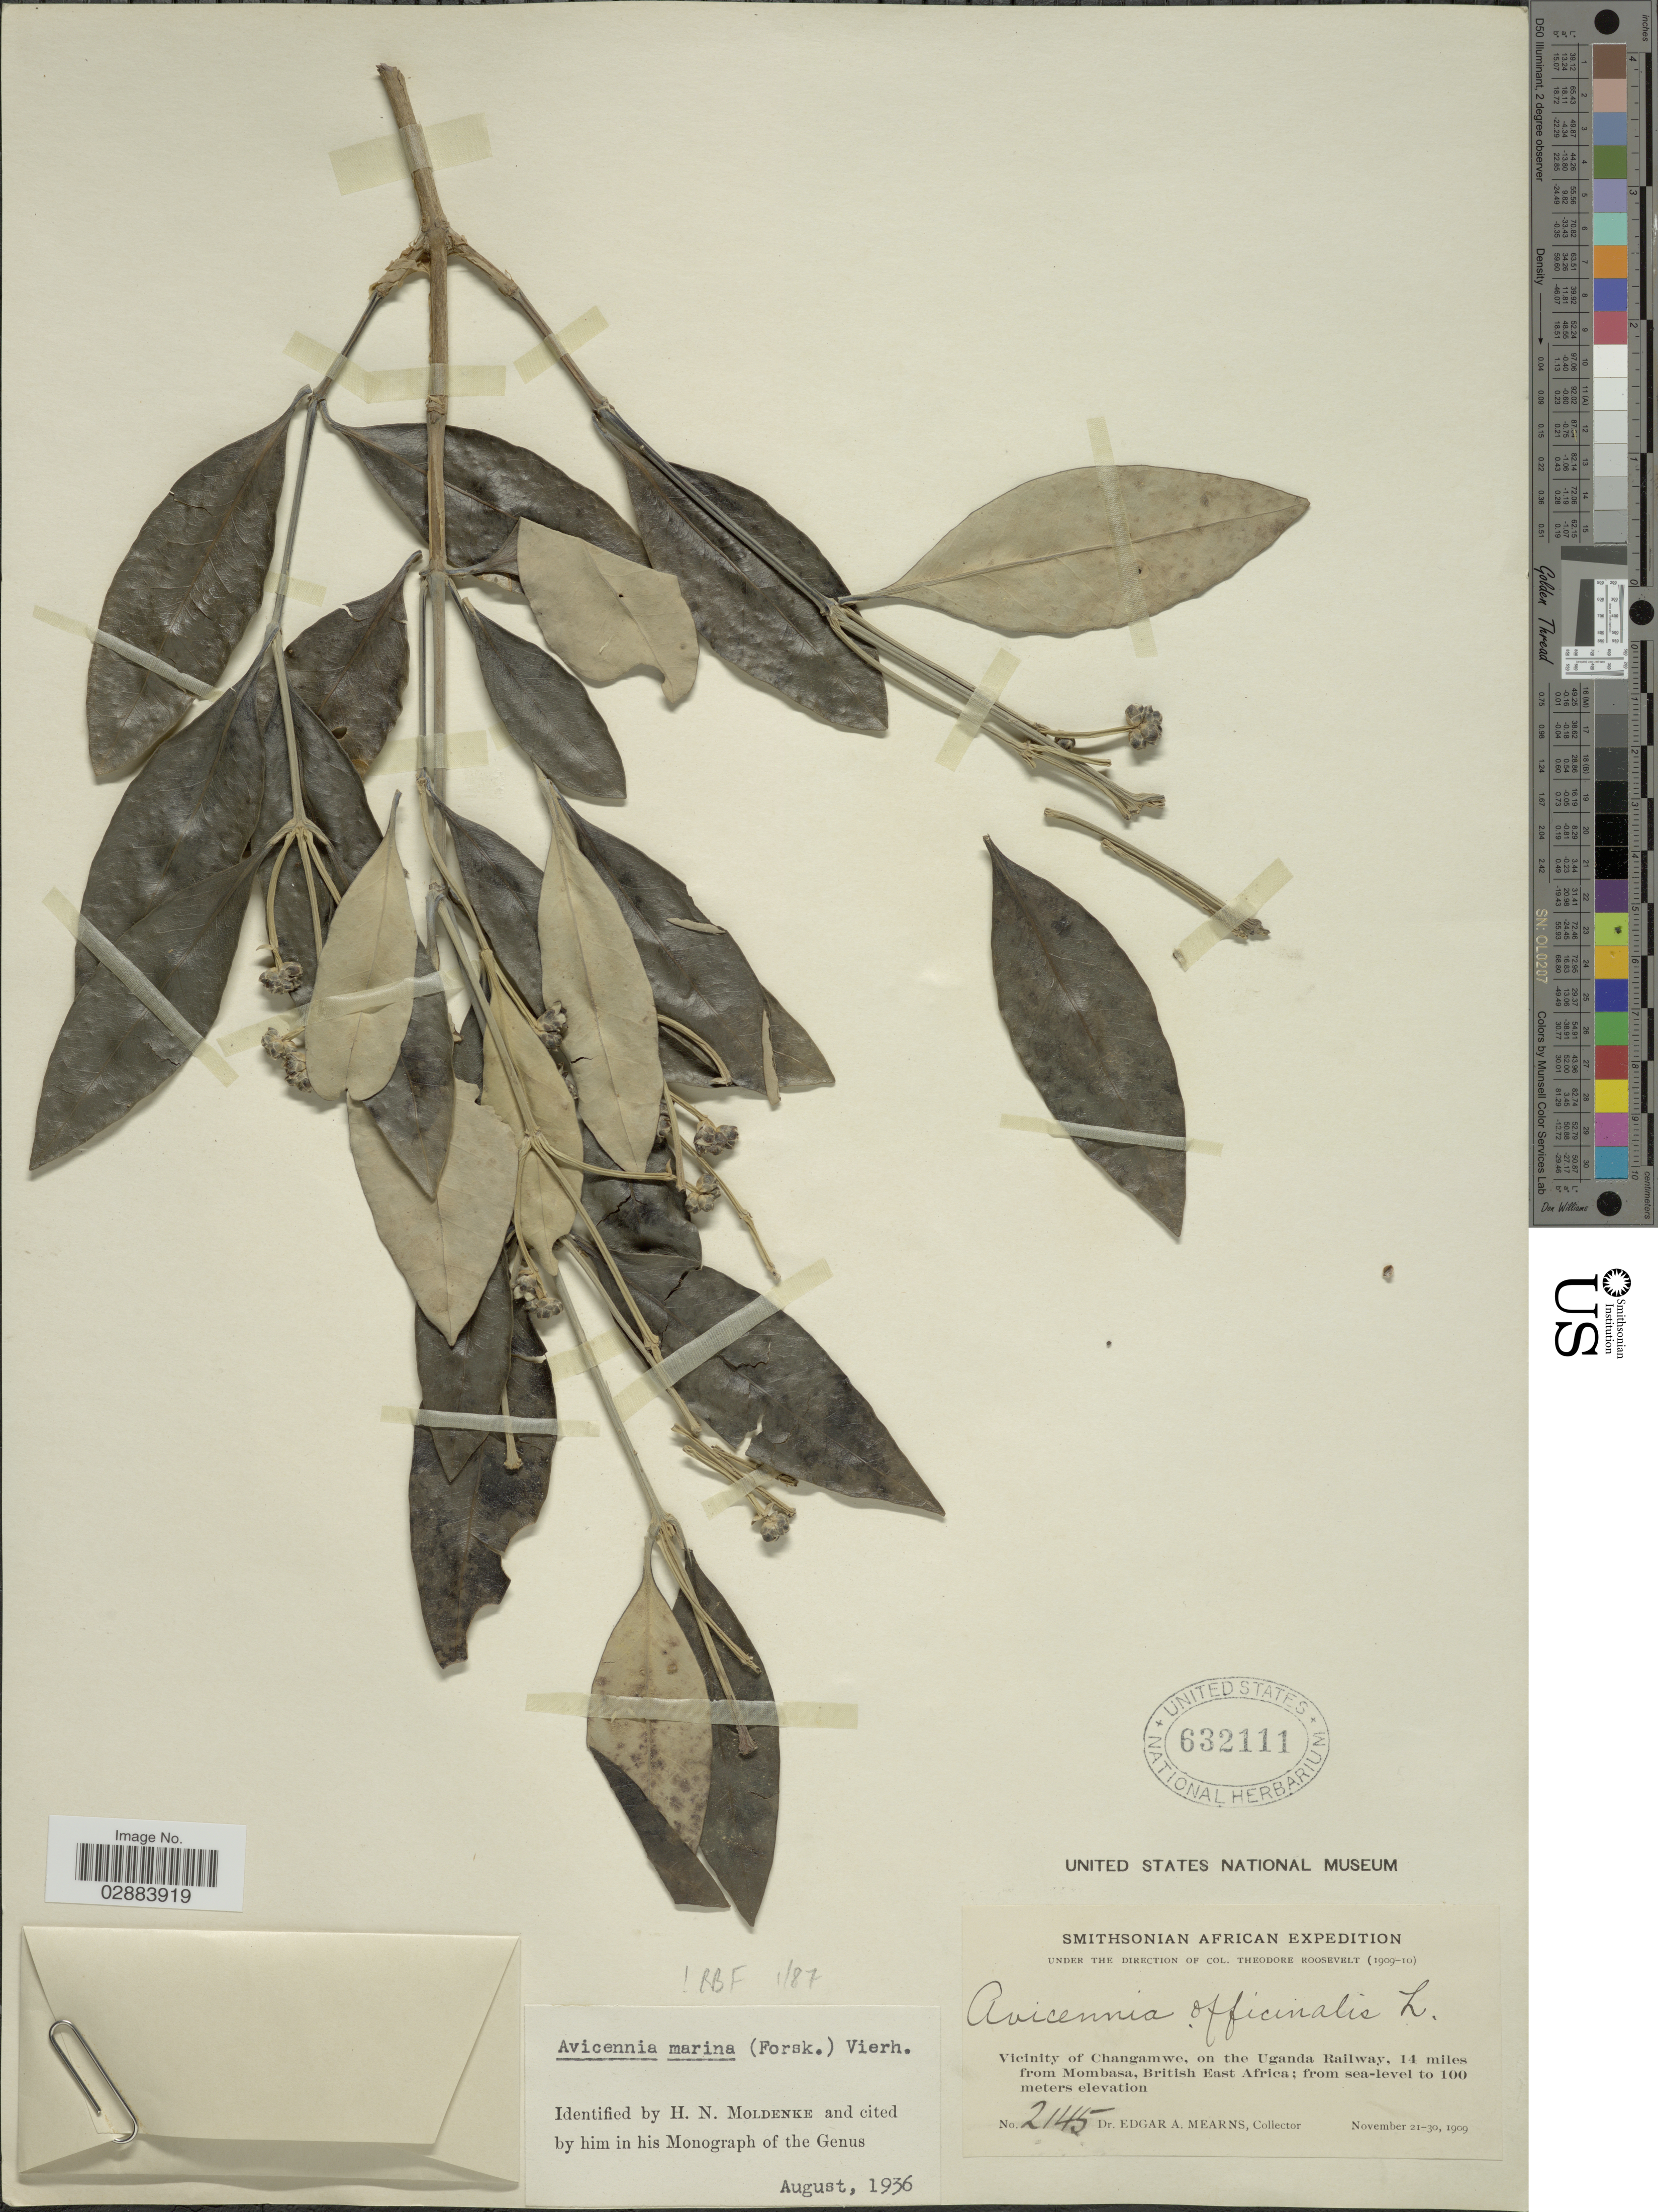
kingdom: Plantae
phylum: Tracheophyta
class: Magnoliopsida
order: Lamiales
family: Acanthaceae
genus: Avicennia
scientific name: Avicennia marina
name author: (Forssk.) Vierh.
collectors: E. A. Mearns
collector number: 2145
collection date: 1909-11-21/1909-11-30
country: Uganda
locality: Vicinity of Changamwe, on the Uganda Railway, 14 miles from Mombasa, British East Africa.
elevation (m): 0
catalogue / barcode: US 632111